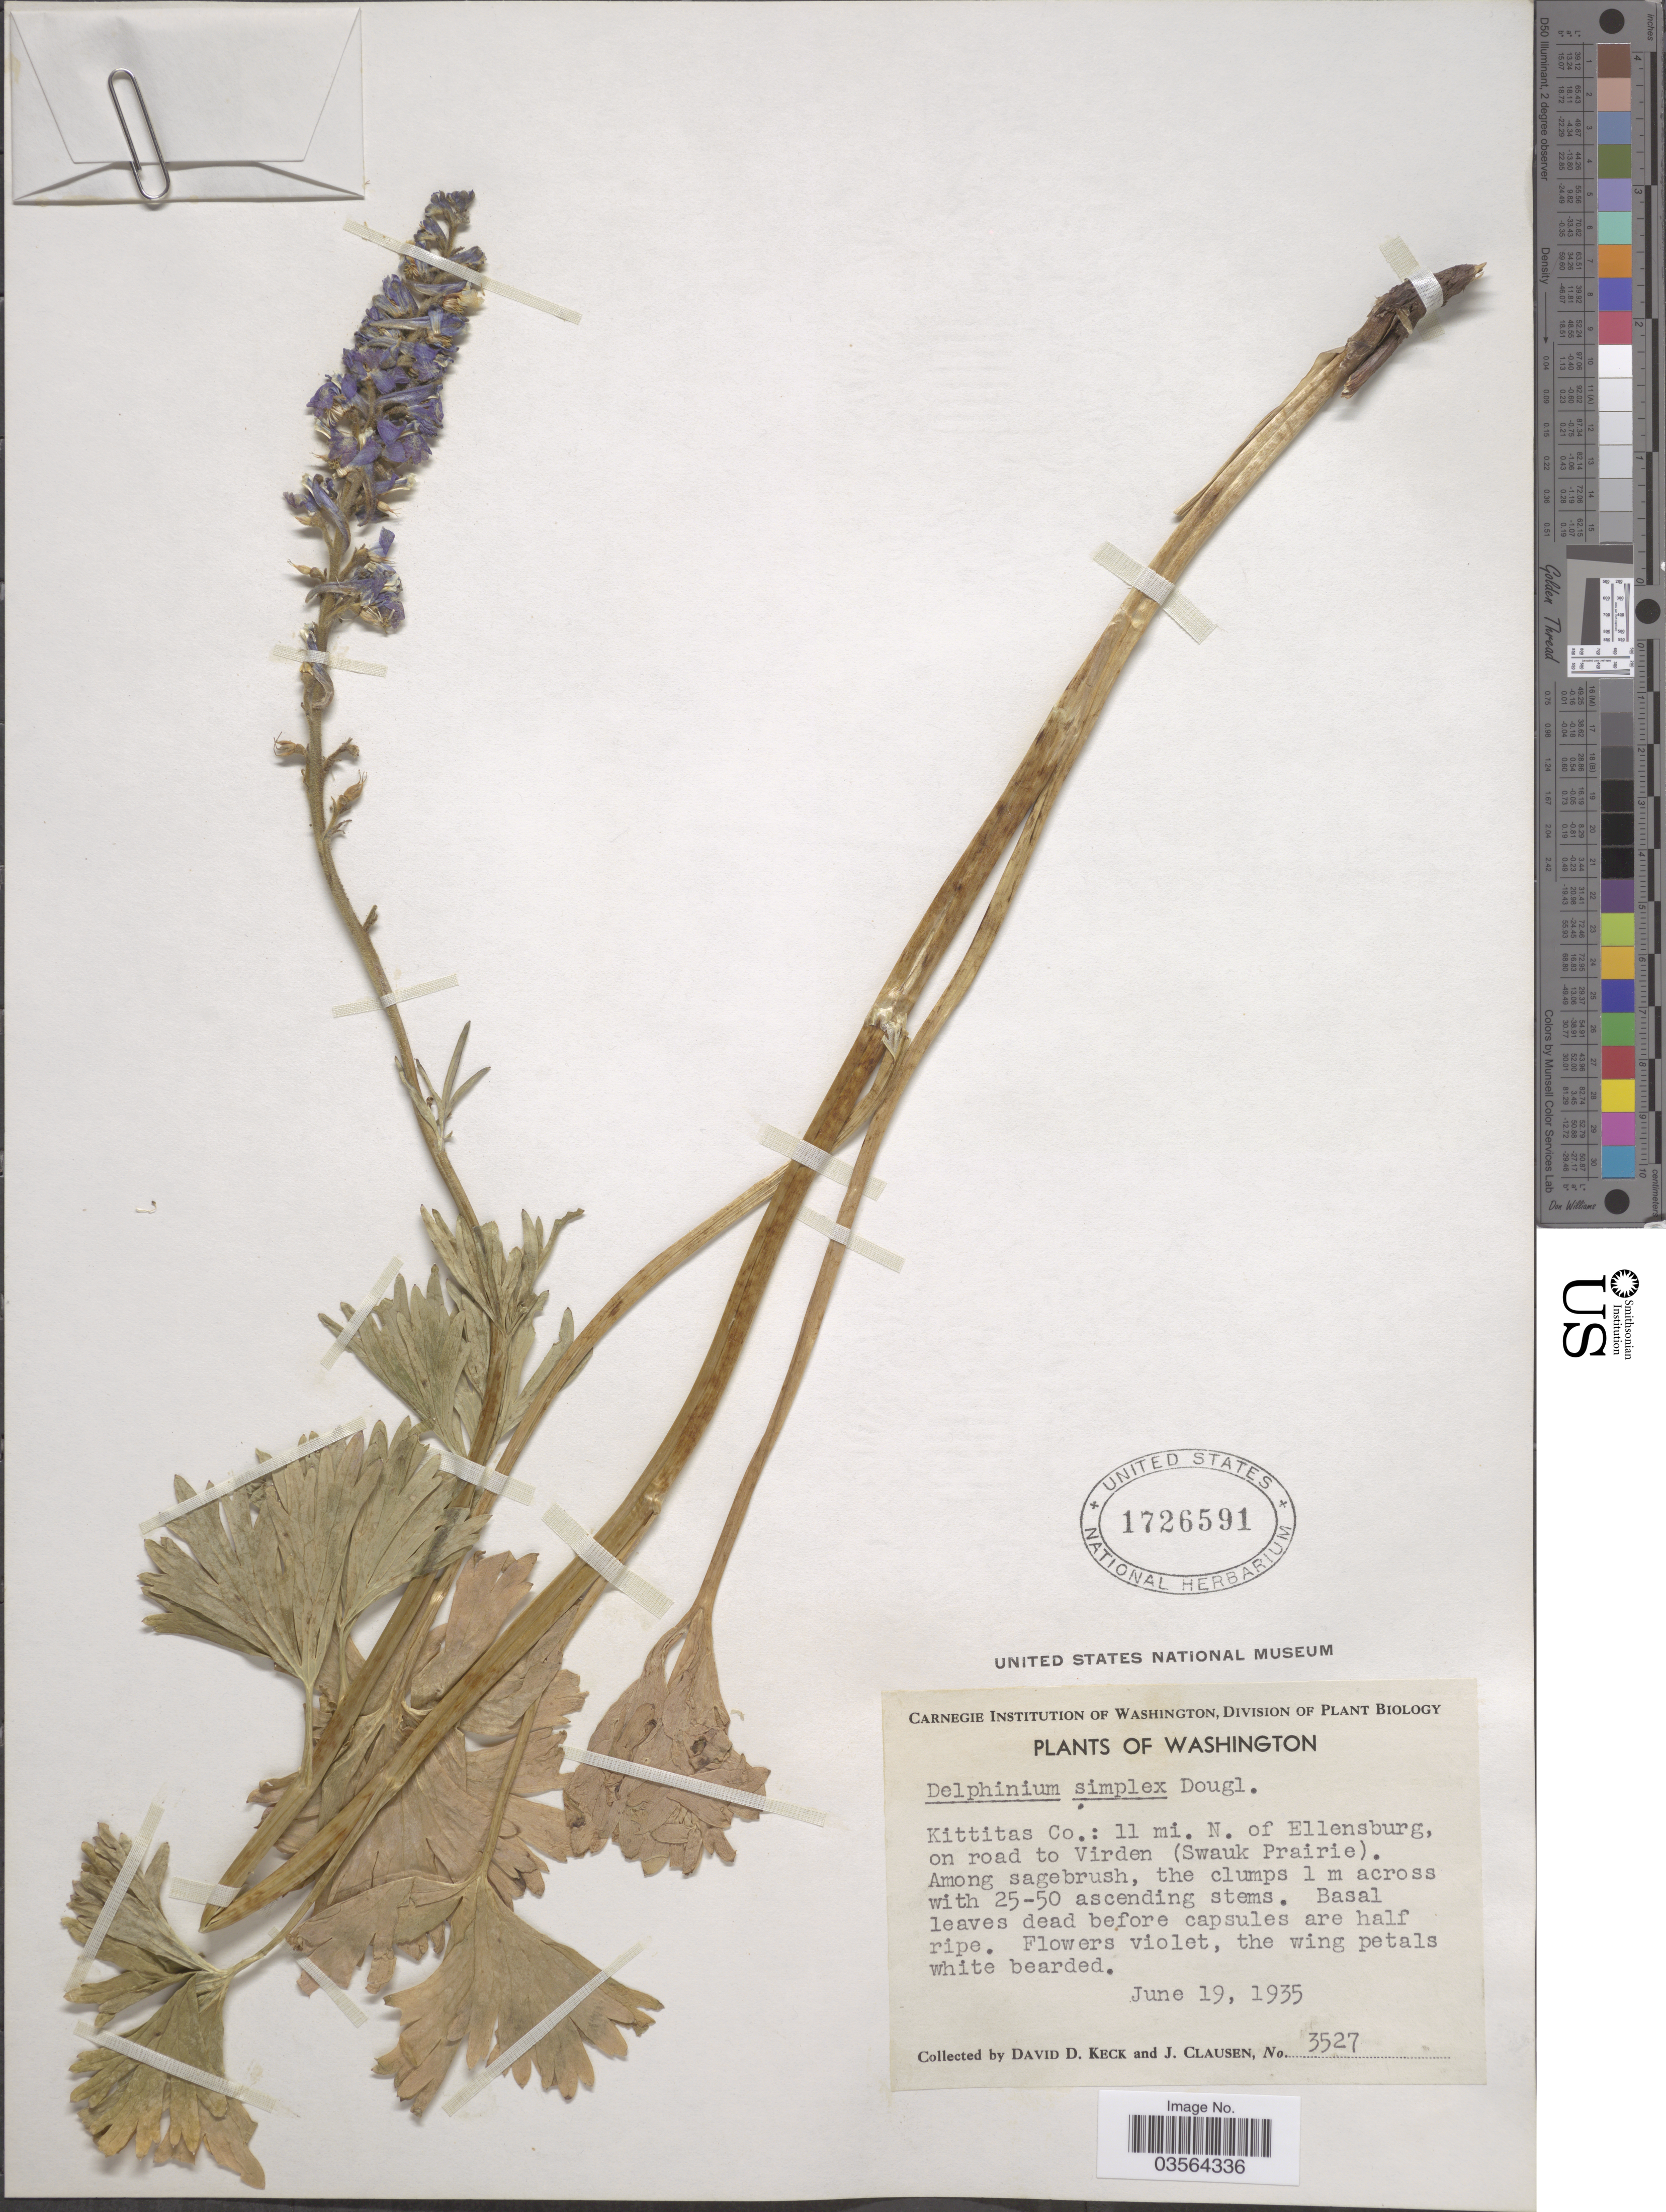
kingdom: Plantae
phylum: Tracheophyta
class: Magnoliopsida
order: Ranunculales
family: Ranunculaceae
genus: Delphinium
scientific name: Delphinium sp.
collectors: D. D. Keck & J. Clausen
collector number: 3527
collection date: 1935-06-19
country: United States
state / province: Washington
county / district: Kittitas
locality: Kittitas Co.: 11 mi. N. of Ellensburg, on road to Virden (Swauk Prairie).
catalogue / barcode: US 1726591